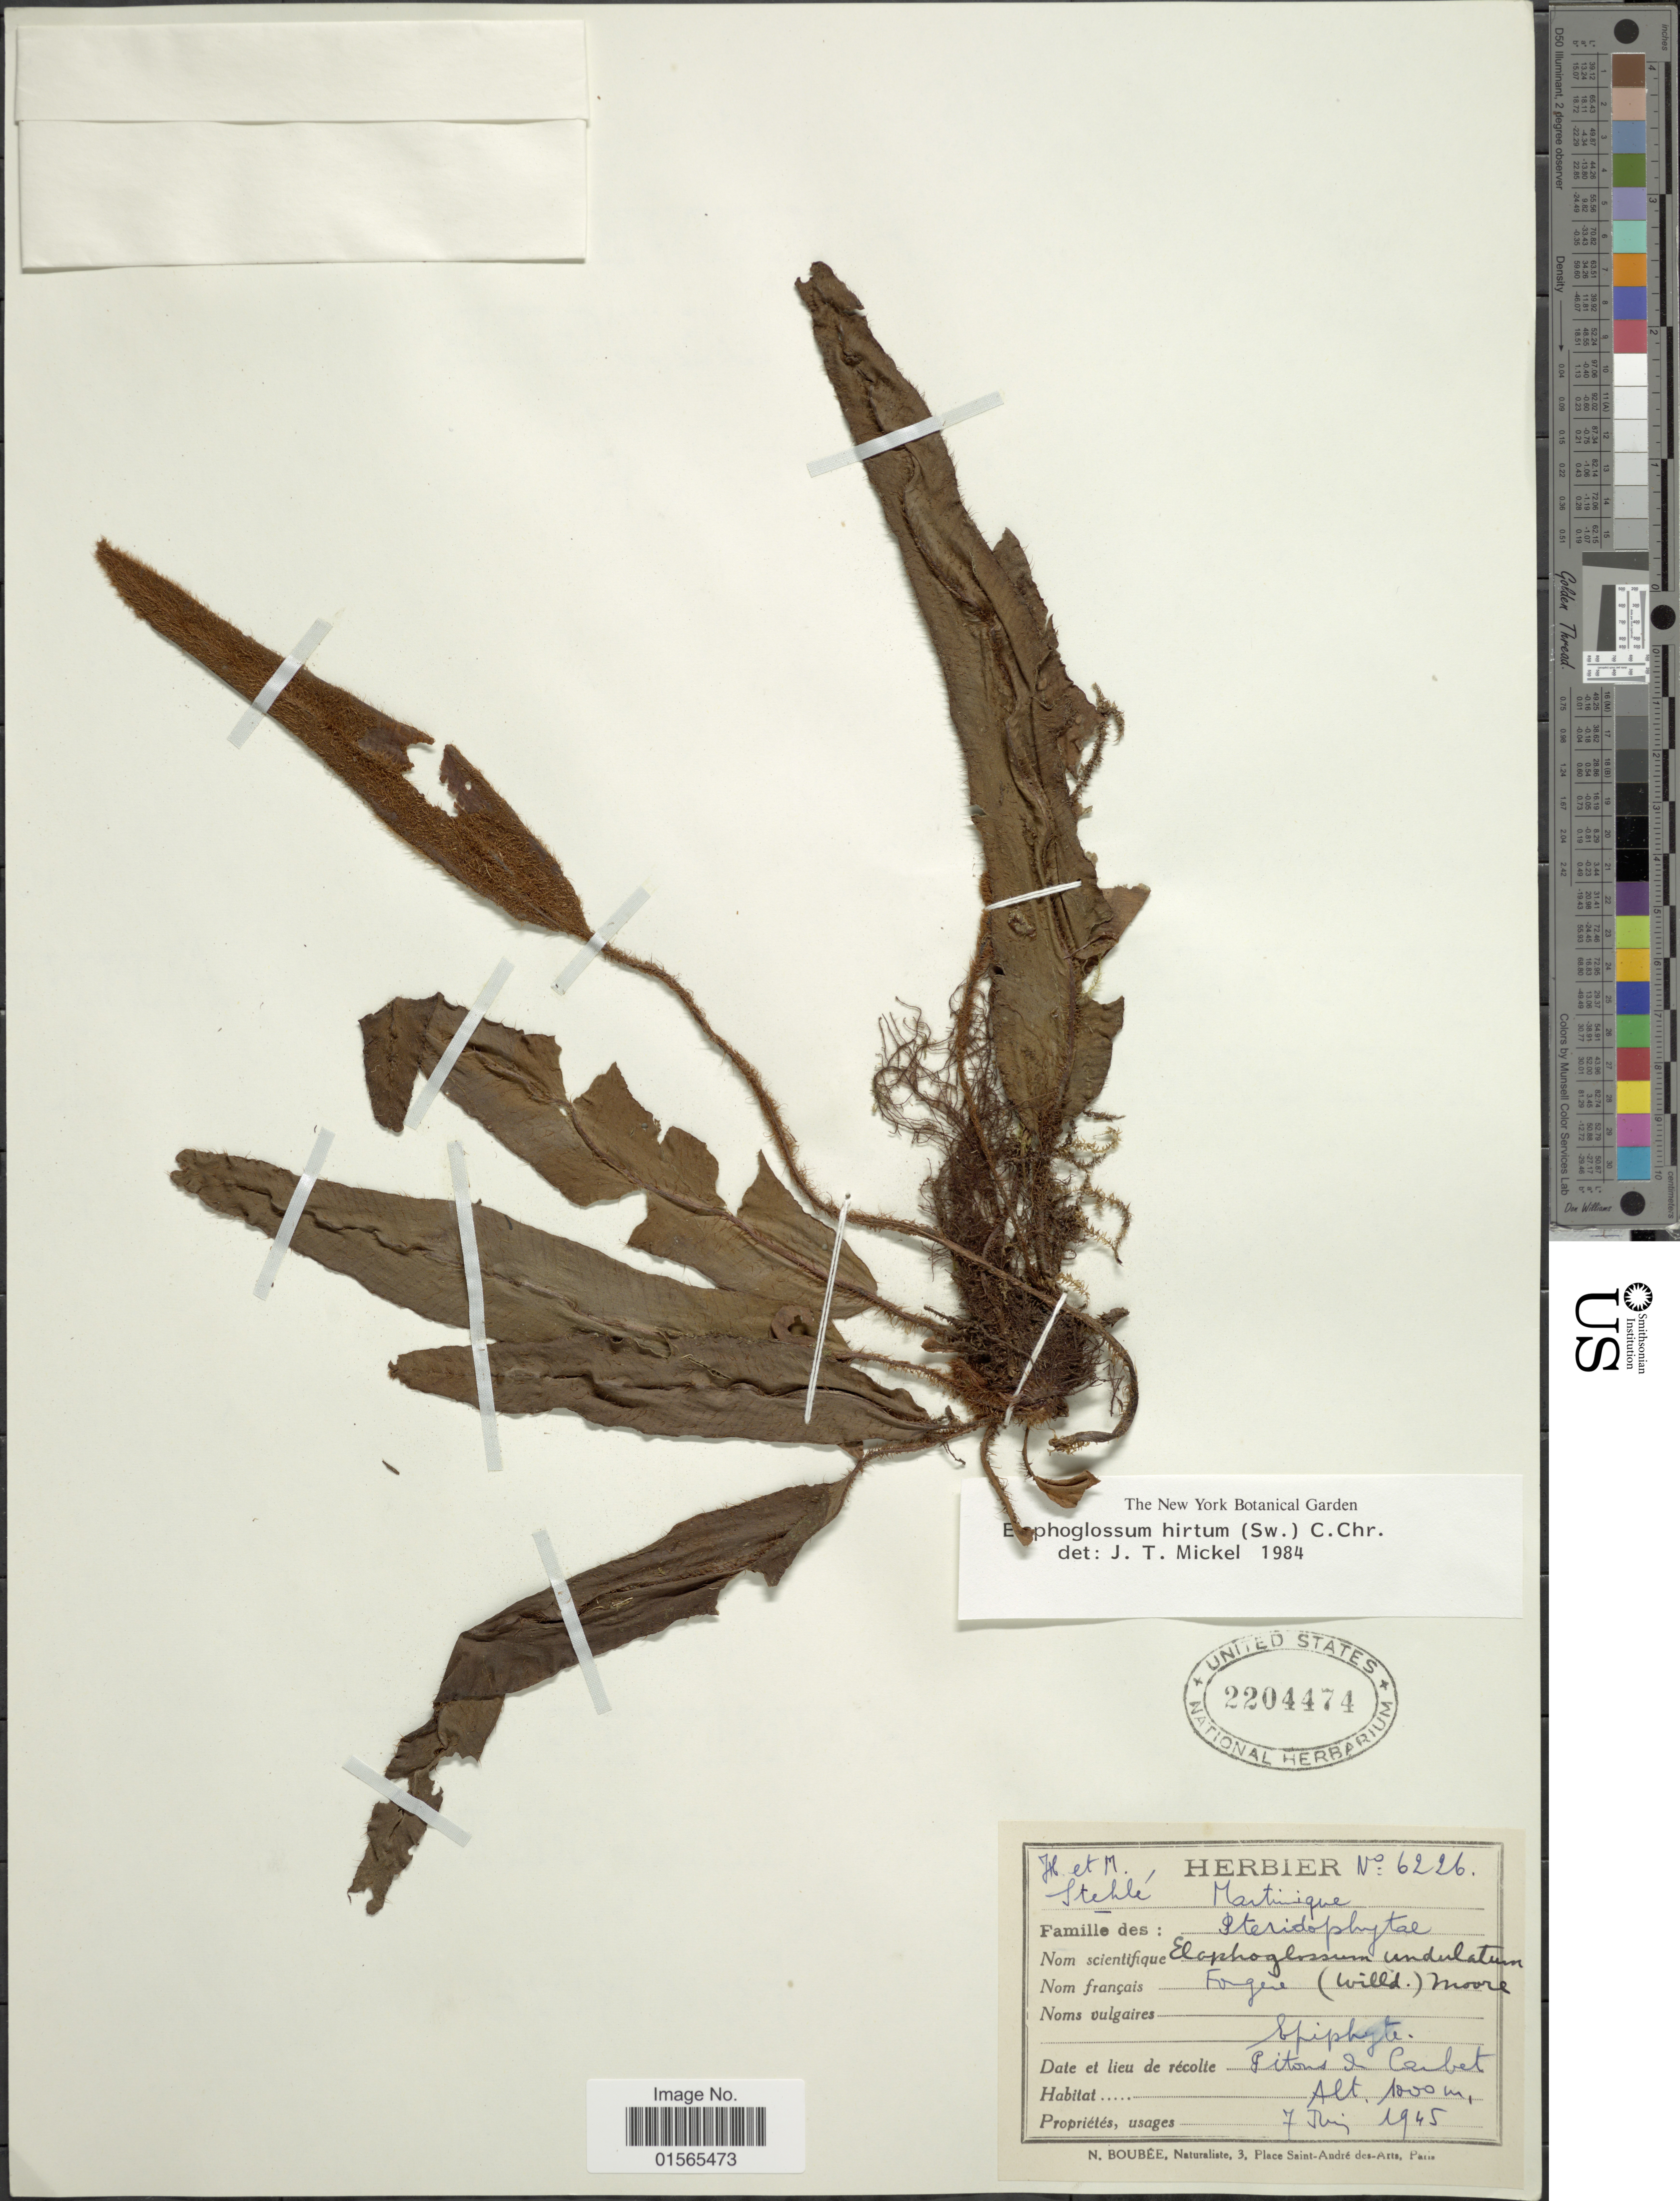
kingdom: Plantae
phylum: Tracheophyta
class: Polypodiopsida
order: Polypodiales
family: Dryopteridaceae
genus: Elaphoglossum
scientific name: Elaphoglossum hirtum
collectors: H. Stehlé & M. Stehlé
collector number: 6226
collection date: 1945-06-07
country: Martinique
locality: Pitons & Carbet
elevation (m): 1000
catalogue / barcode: US 2204474